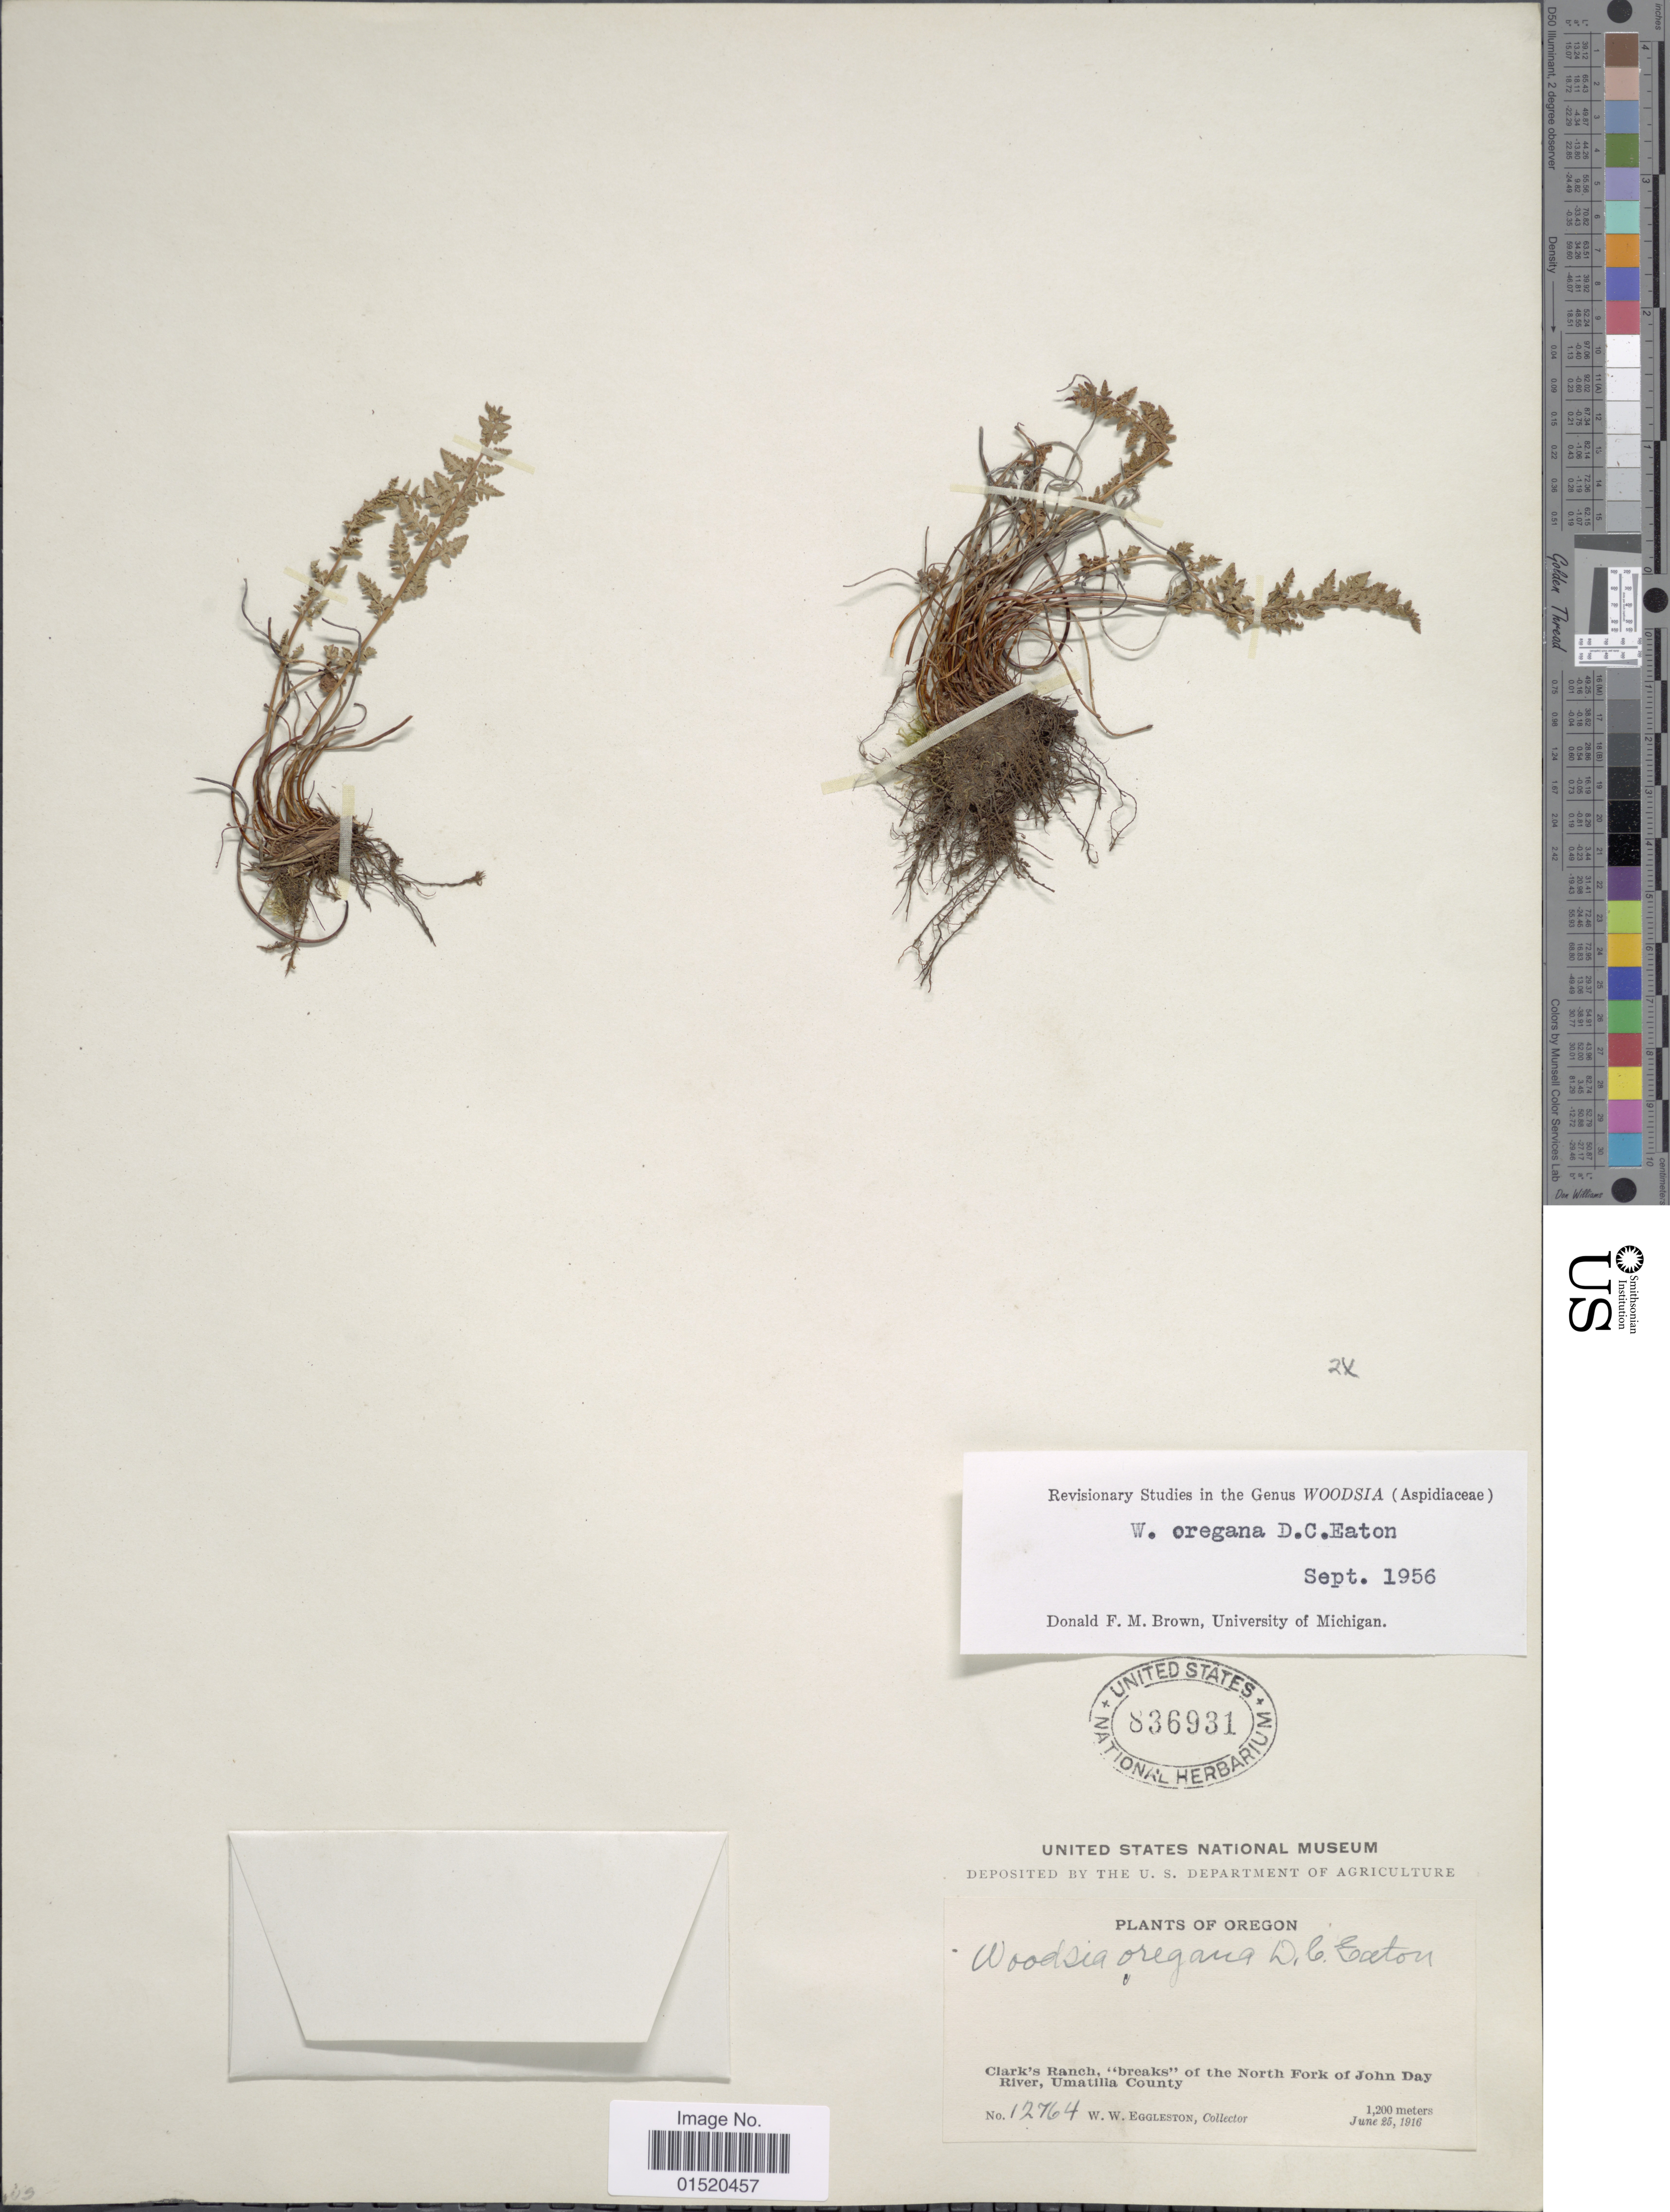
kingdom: Plantae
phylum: Tracheophyta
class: Polypodiopsida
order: Polypodiales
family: Woodsiaceae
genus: Woodsia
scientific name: Woodsia oregana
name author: D.C. Eaton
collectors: W. W. Eggleston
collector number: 12764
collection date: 1916-06-25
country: United States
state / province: Oregon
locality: Clark's Ranch, 'breaks' of the North Fork of John Day River, Umatilla County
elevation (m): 1200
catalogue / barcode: US 836931